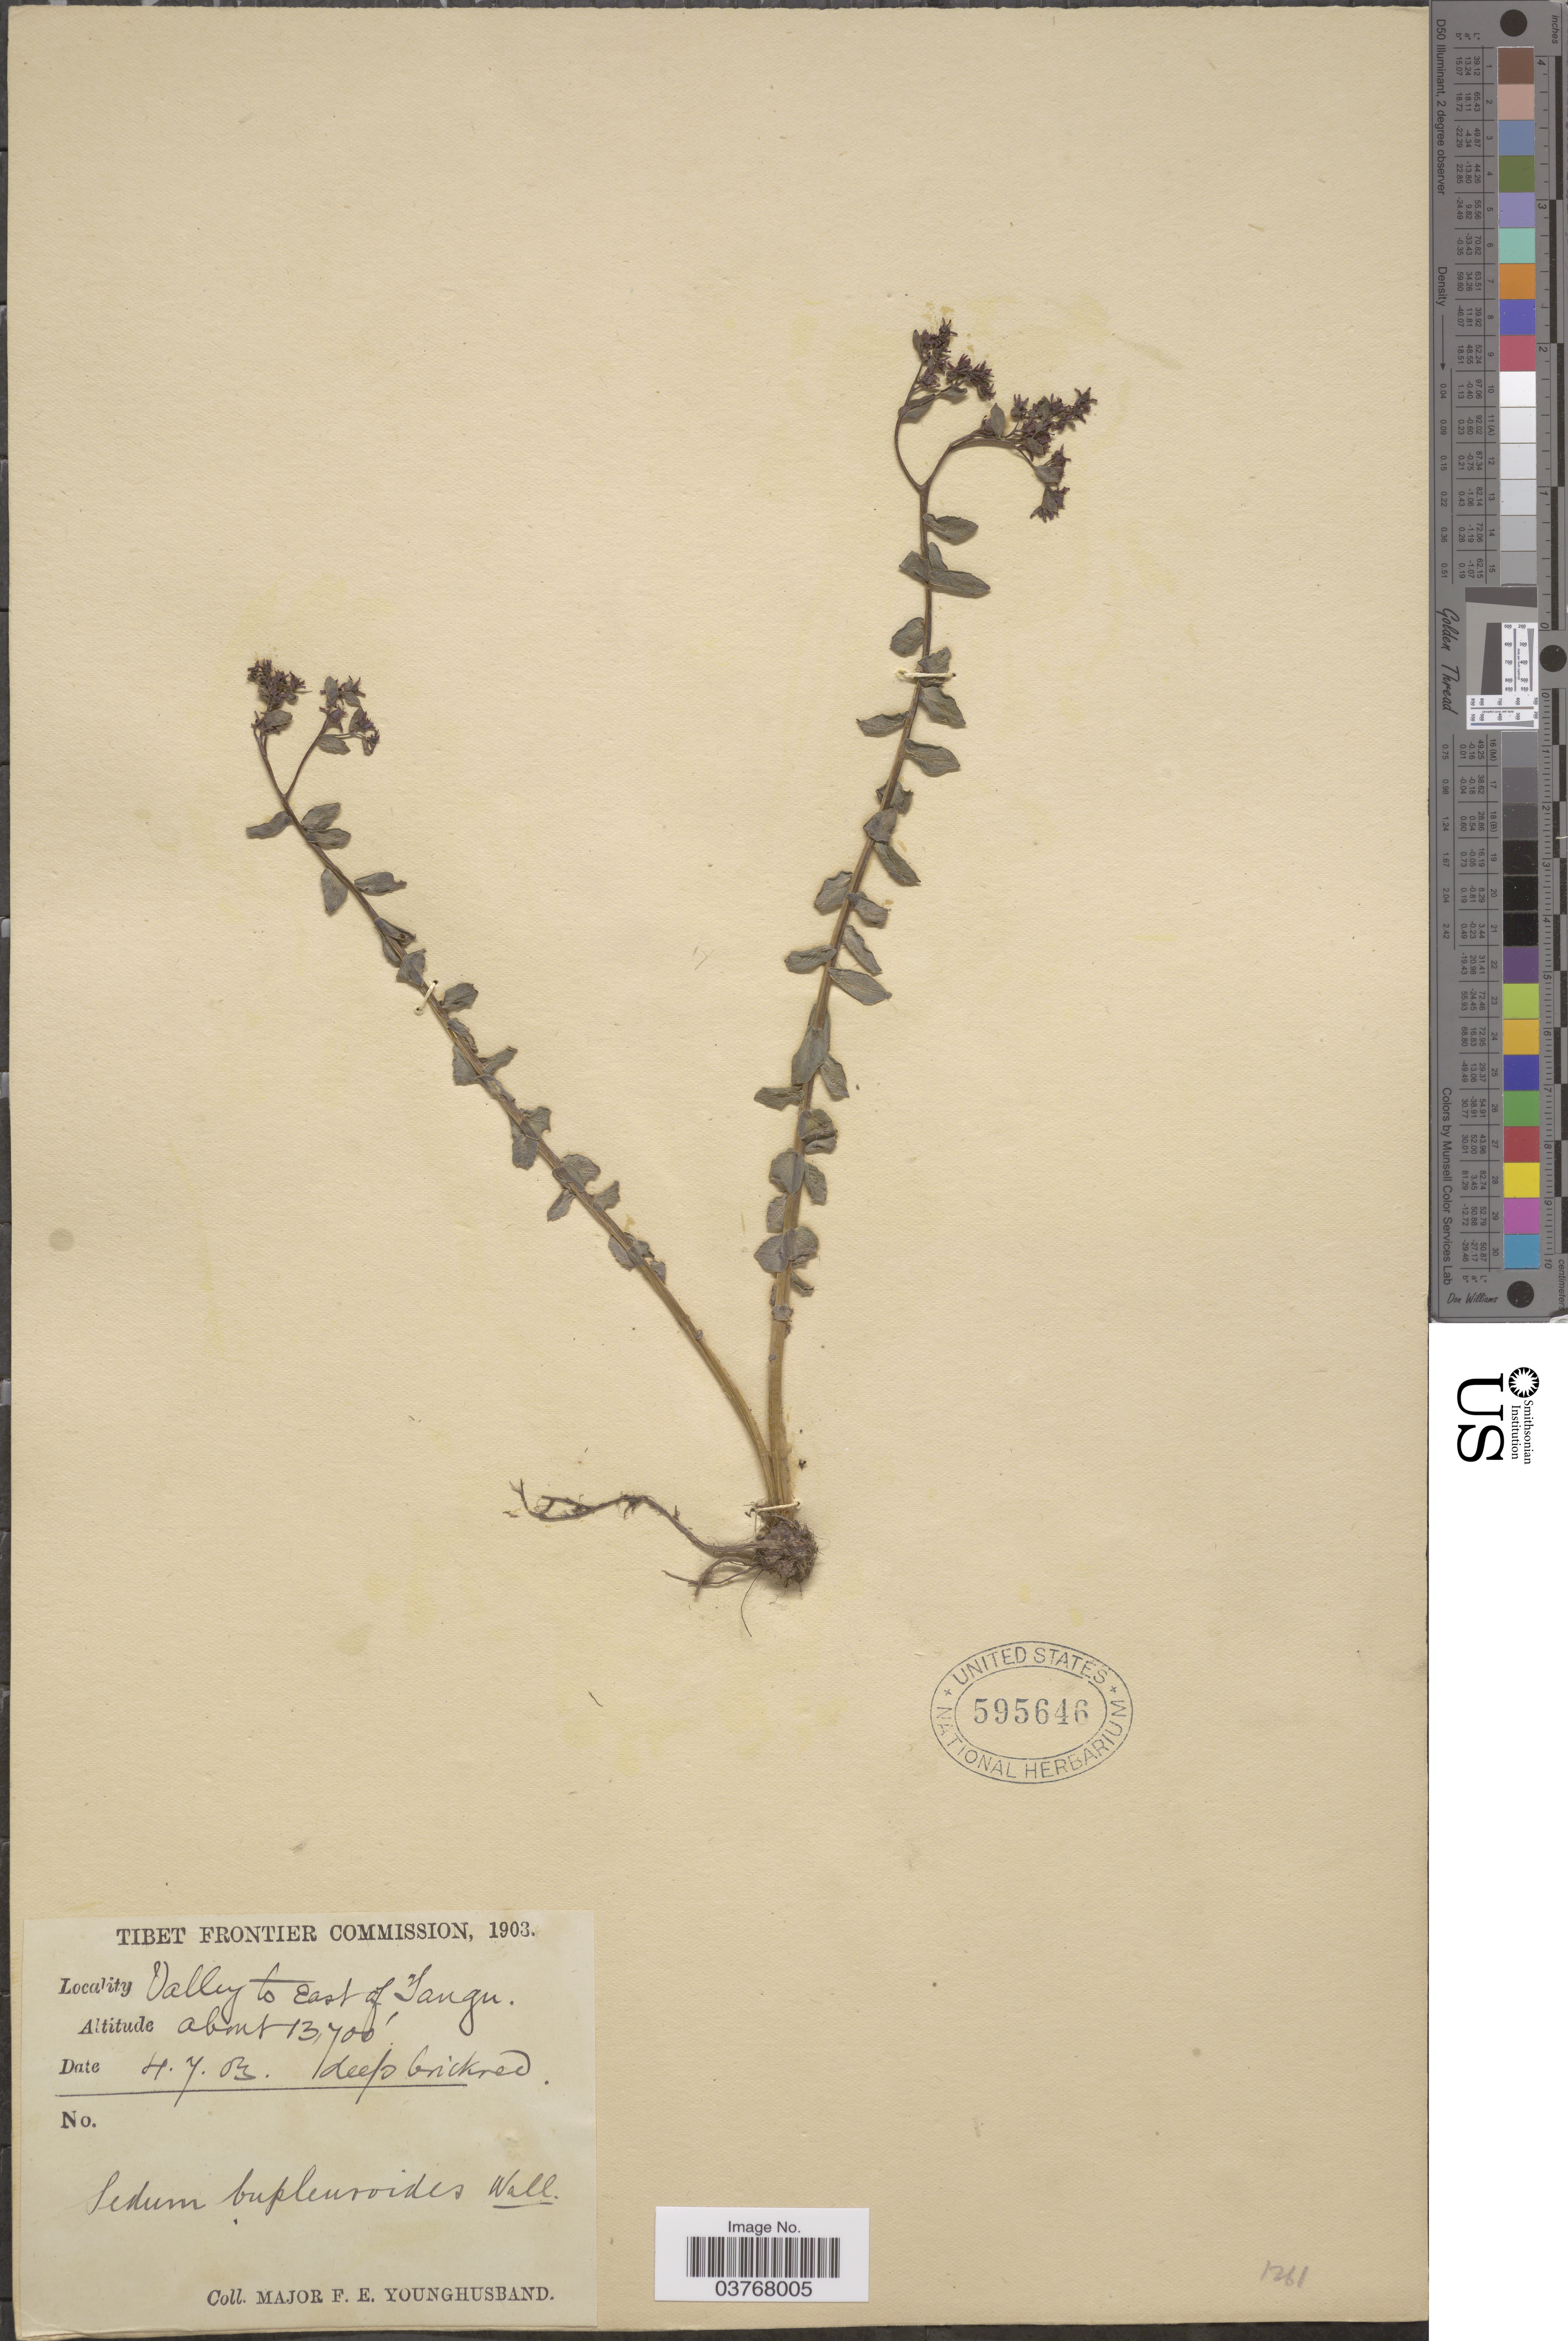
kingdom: Plantae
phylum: Tracheophyta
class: Magnoliopsida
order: Saxifragales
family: Crassulaceae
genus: Rhodiola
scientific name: Rhodiola bupleuroides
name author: (Wall. ex Hook. f.) Thomson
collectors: F. Younghusband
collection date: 1903-07-04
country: China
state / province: Xizang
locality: Valley to East of Yangu.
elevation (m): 4176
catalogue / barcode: US 595646